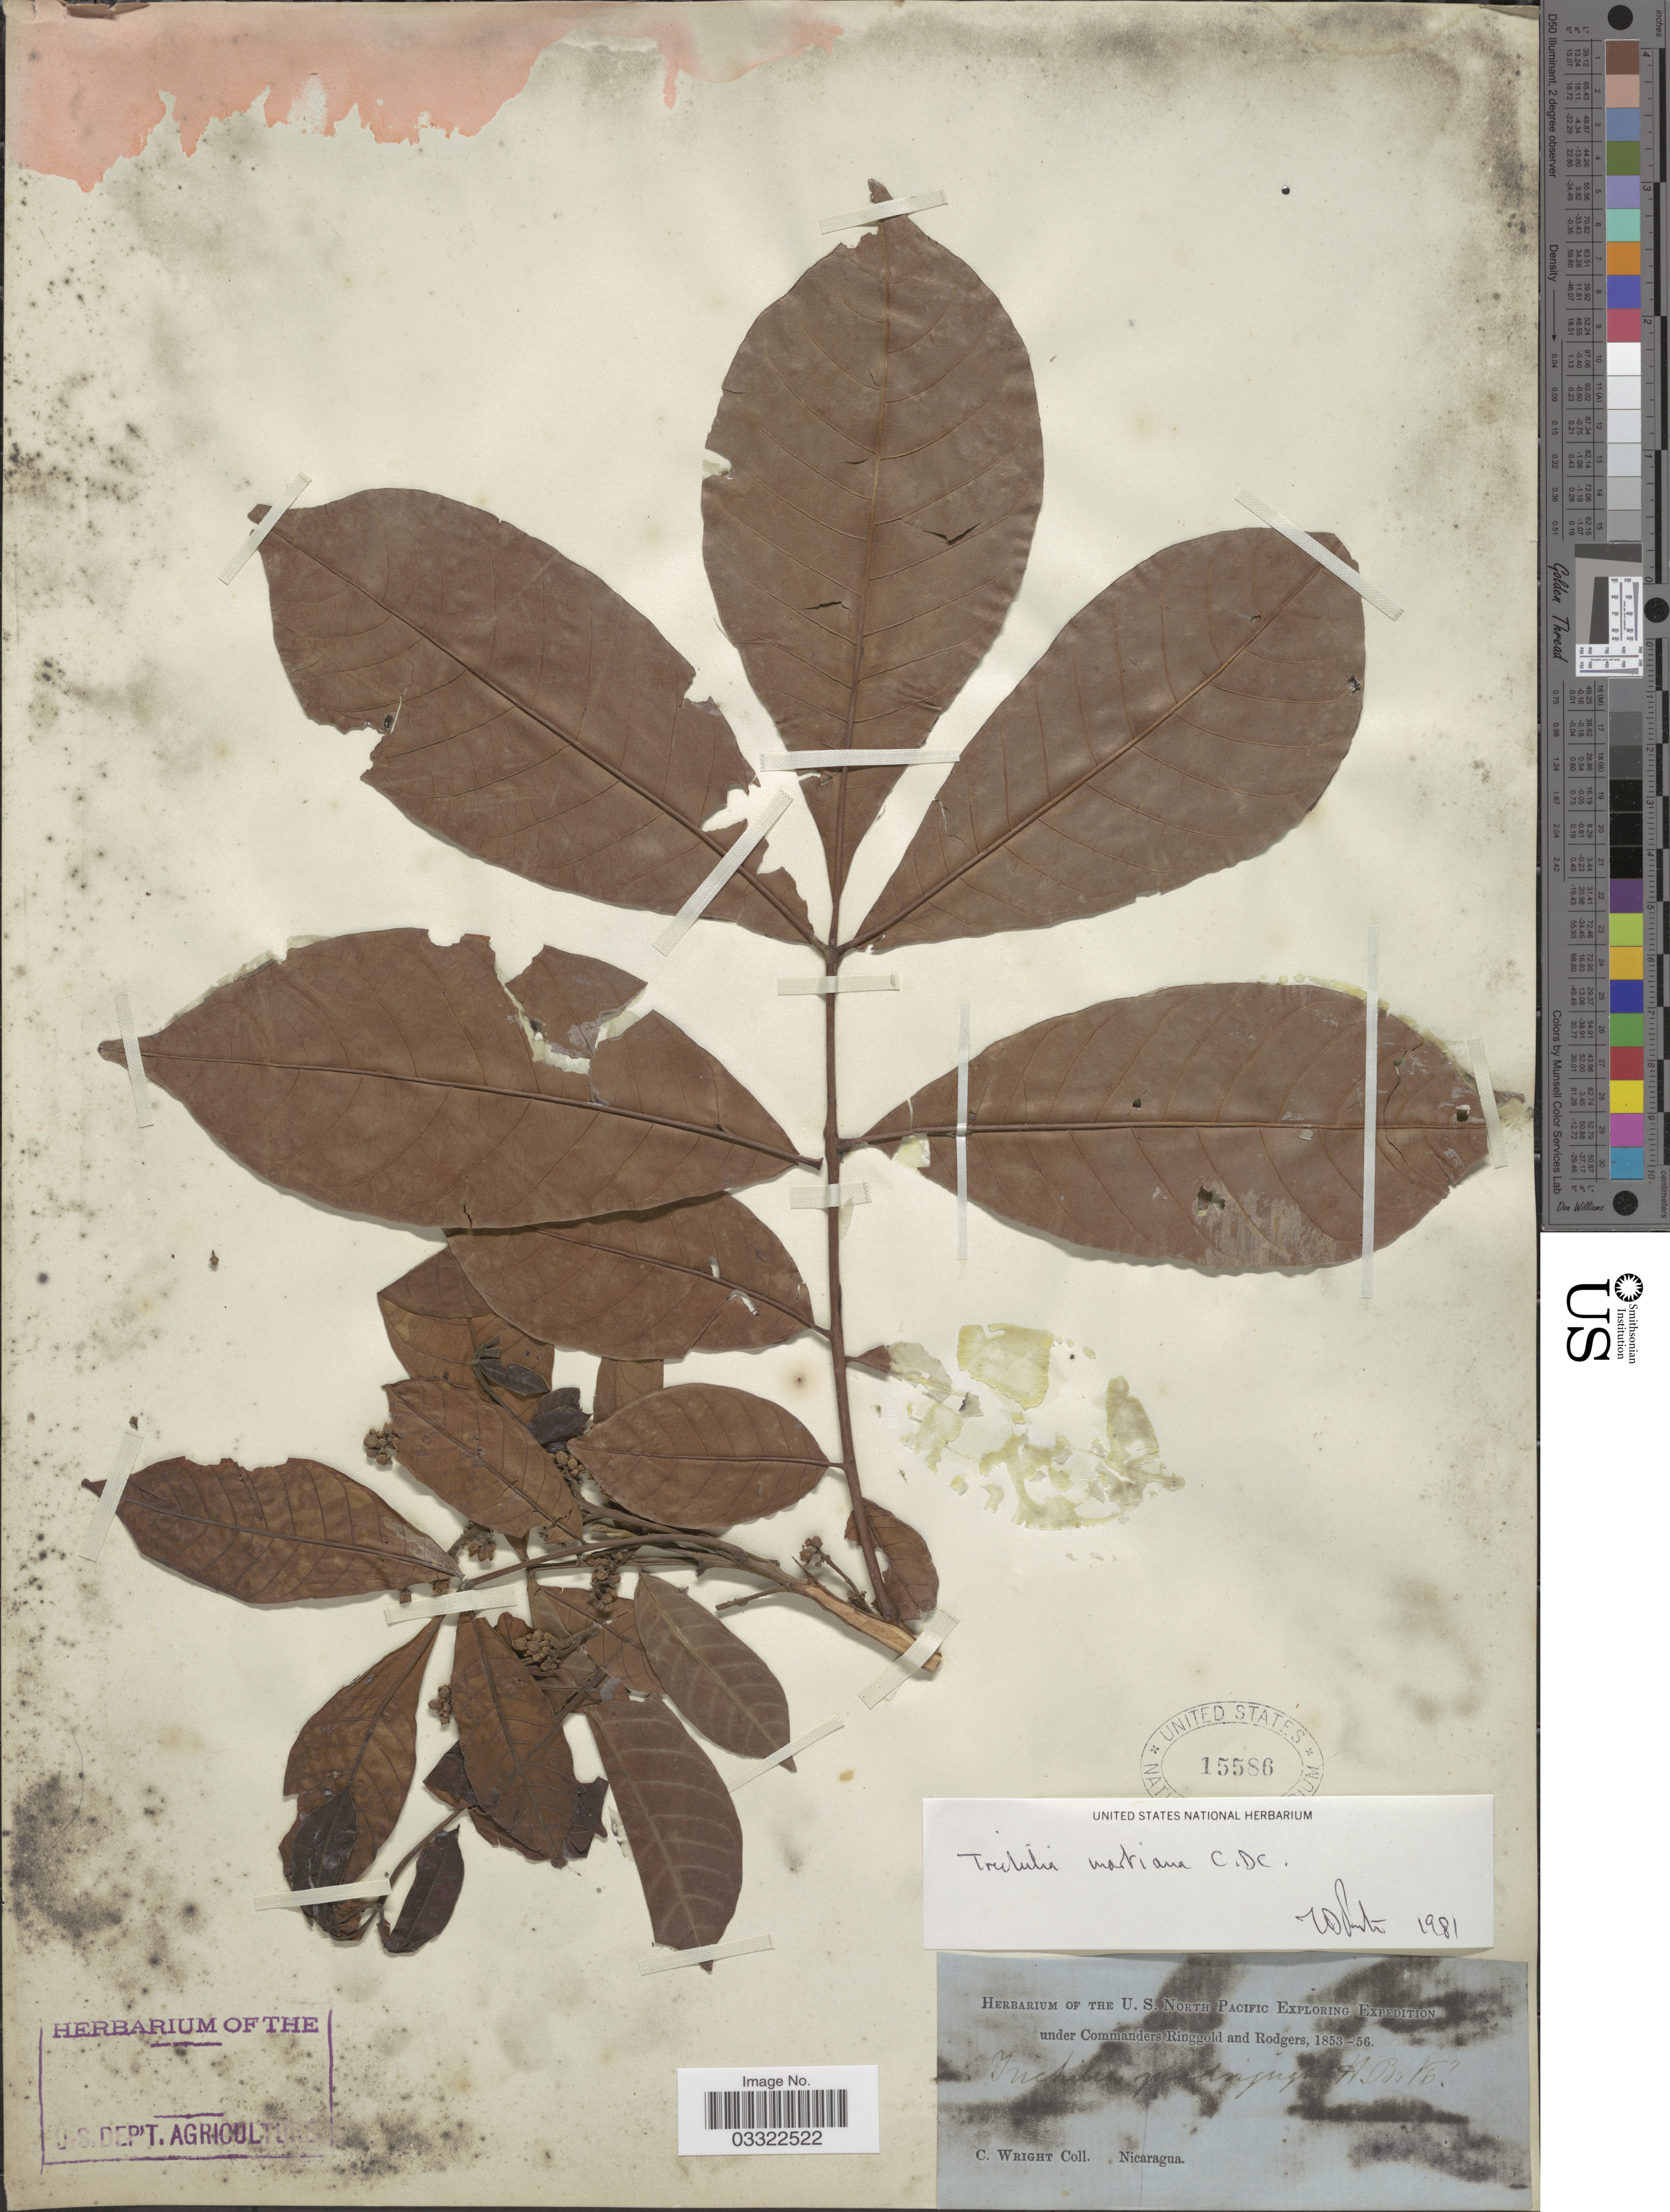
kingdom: Plantae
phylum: Tracheophyta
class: Magnoliopsida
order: Sapindales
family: Meliaceae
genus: Trichilia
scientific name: Trichilia martiana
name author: C. DC.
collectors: C. Wright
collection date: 1853/1856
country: Nicaragua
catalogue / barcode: US 15586